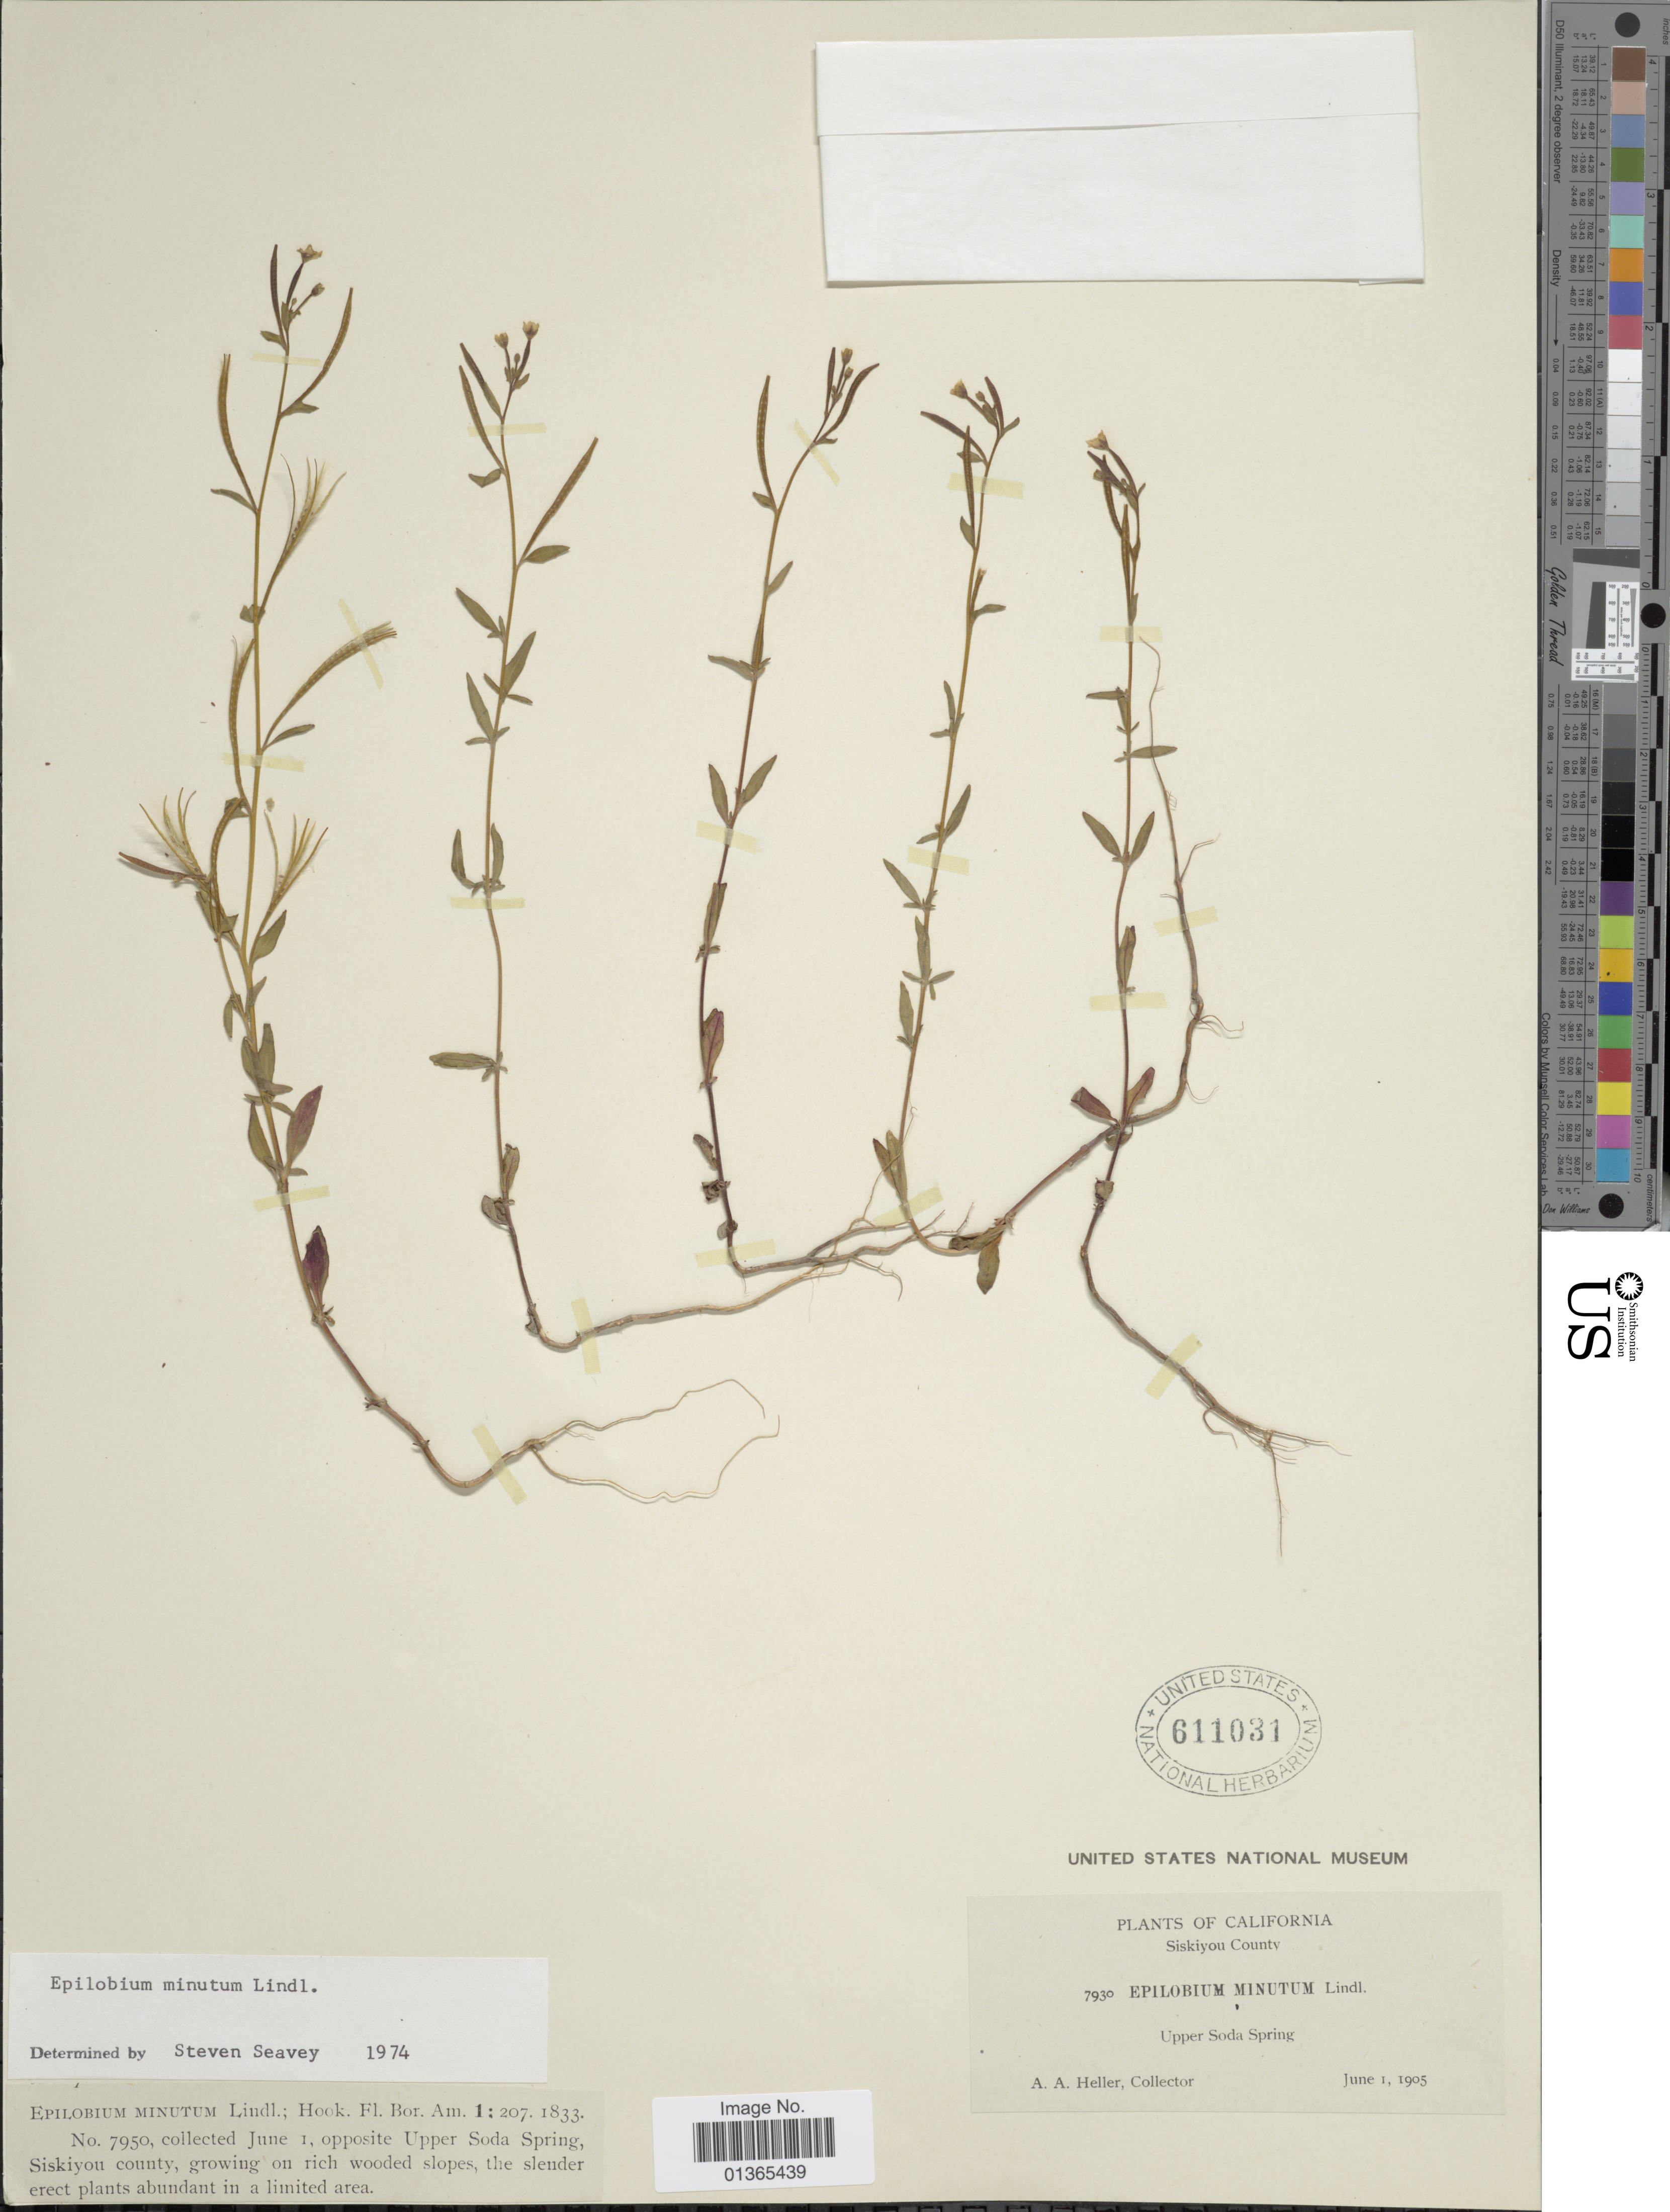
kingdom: Plantae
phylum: Tracheophyta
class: Magnoliopsida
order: Myrtales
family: Onagraceae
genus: Epilobium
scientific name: Epilobium minutum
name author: Lindl. ex Lehm.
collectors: A. A. Heller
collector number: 7930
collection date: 1905-06-01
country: United States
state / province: California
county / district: Siskiyou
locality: Siskiyou County. Upper Soda Spring.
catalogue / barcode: US 611031